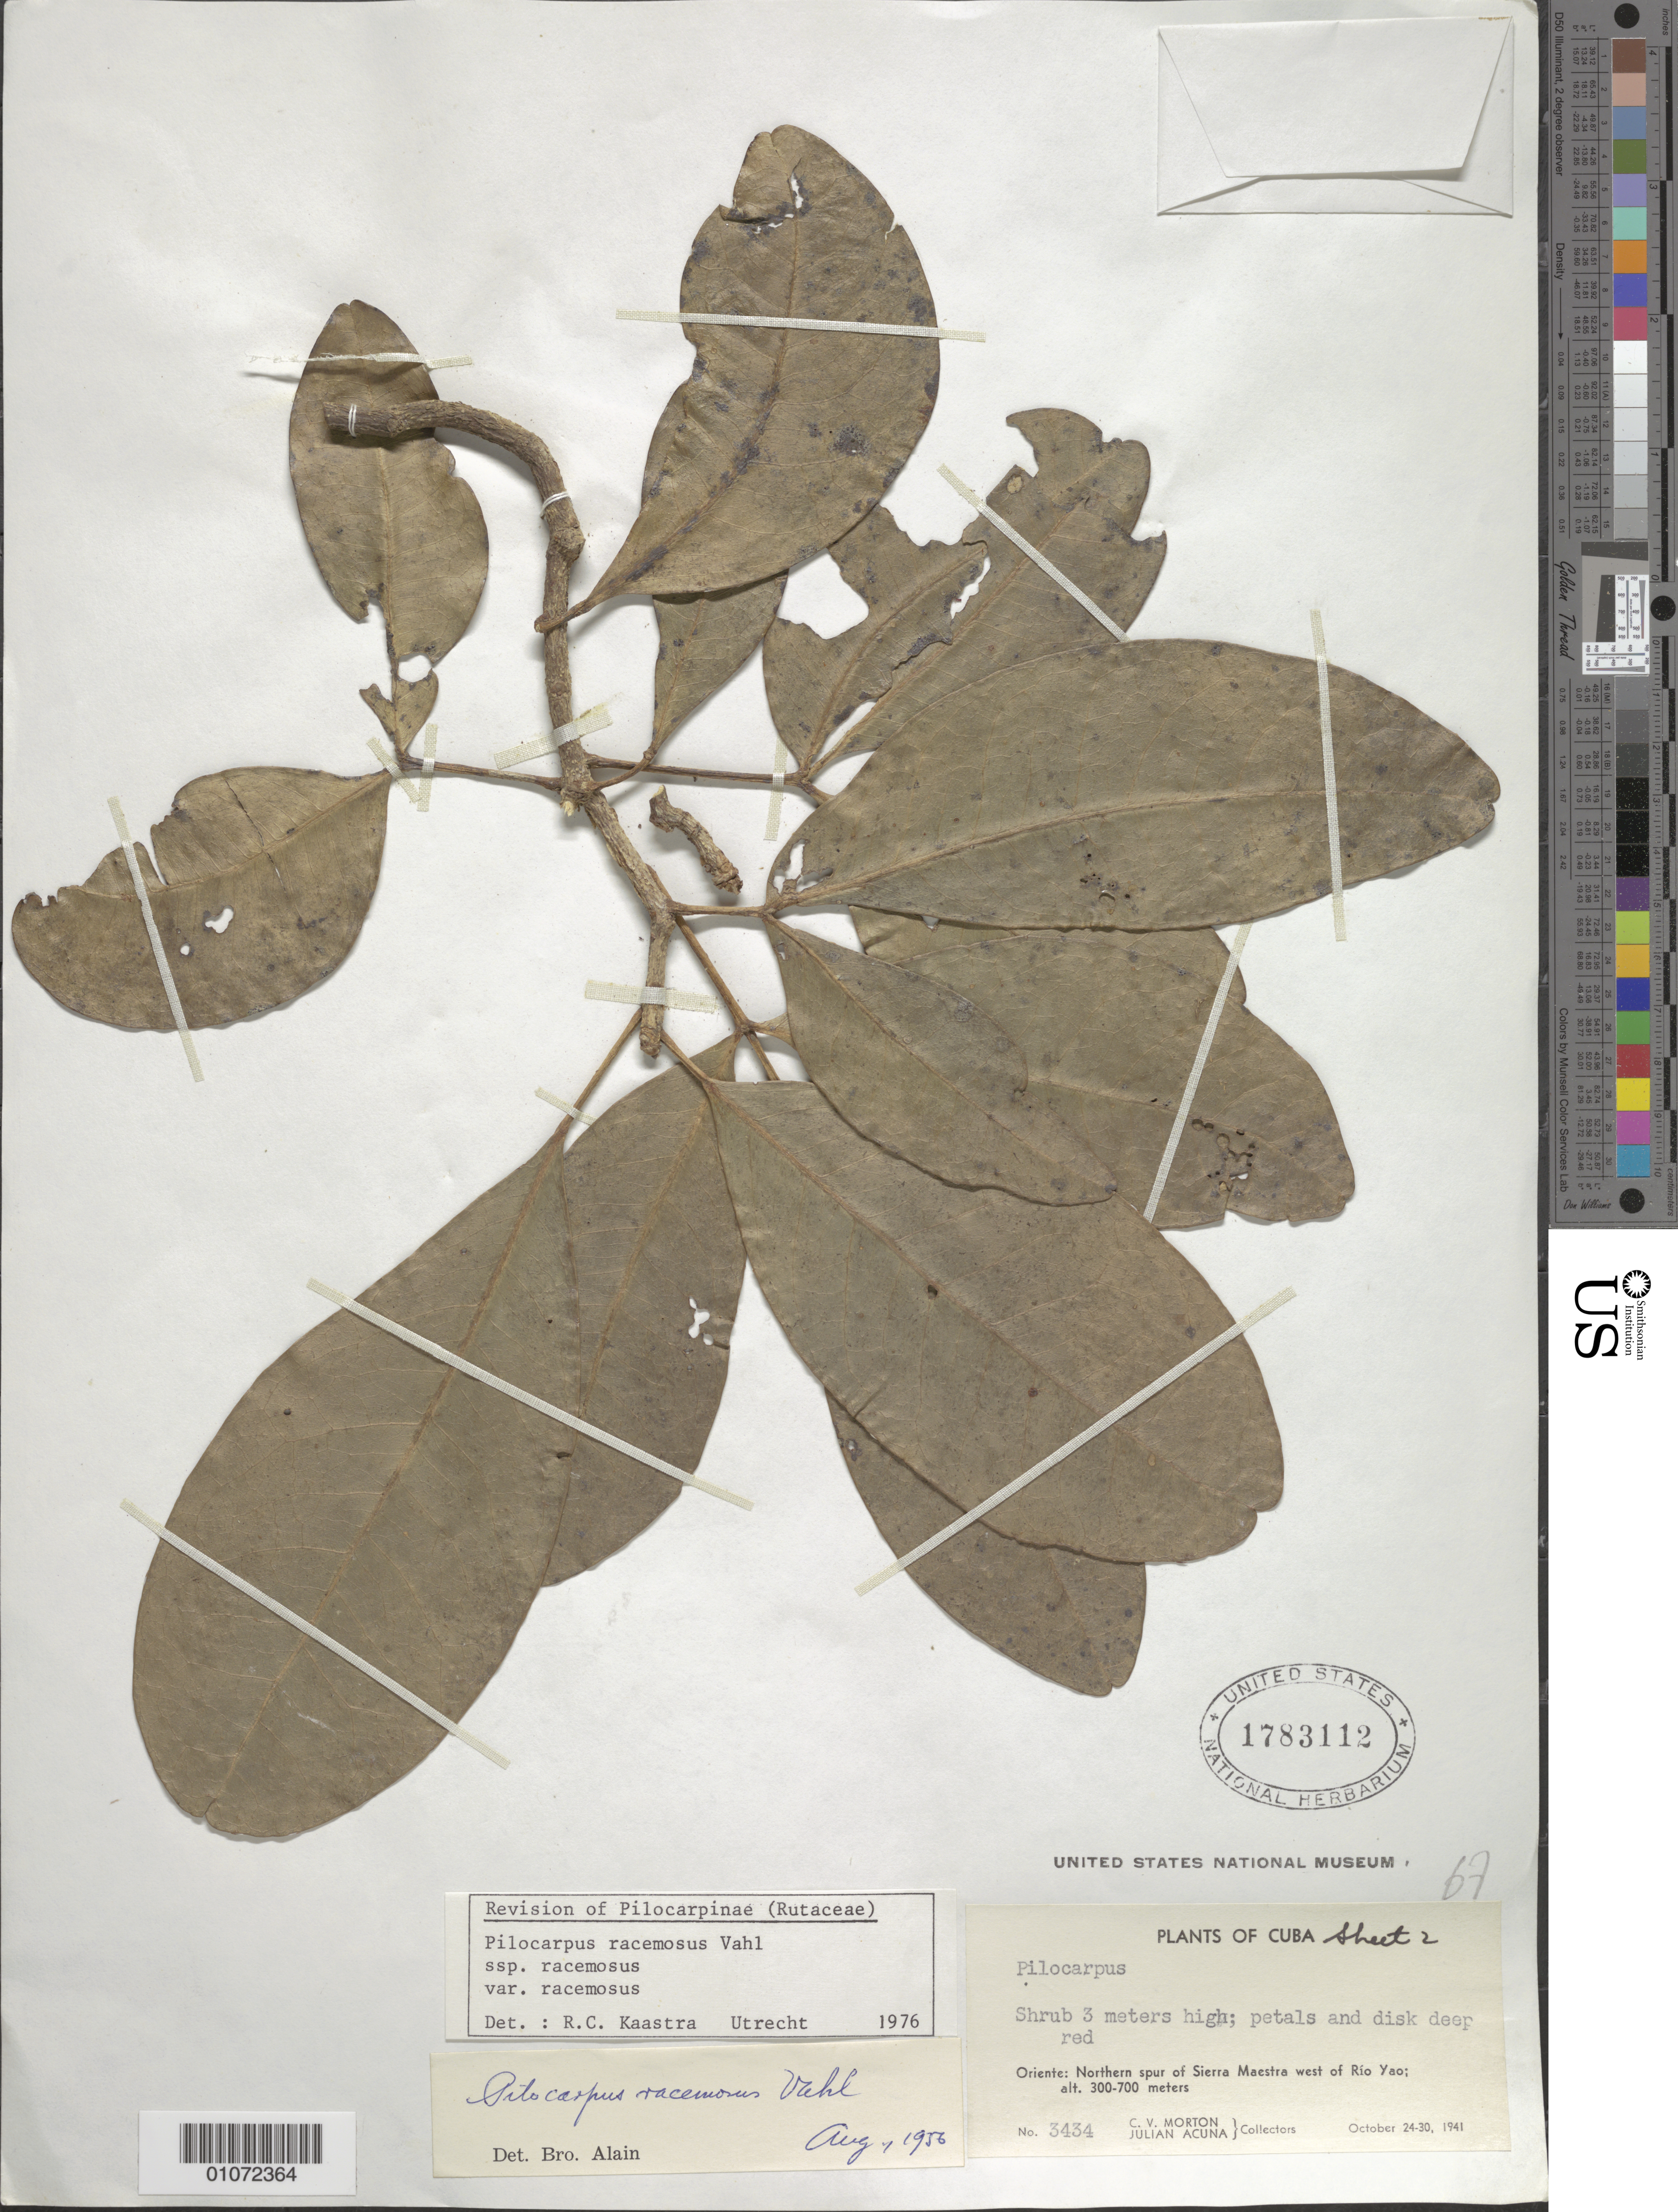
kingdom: Plantae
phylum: Tracheophyta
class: Magnoliopsida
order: Sapindales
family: Rutaceae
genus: Pilocarpus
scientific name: Pilocarpus racemosus subsp. racemosus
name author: Vahl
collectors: C. V. Morton & J. Acuña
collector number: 3434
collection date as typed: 24 Oct 1941 to 30 Oct 1941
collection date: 1941-10-24/1941-10-30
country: Cuba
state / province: Oriente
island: Cuba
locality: Northern spur of Sierra Maestra W of Rio Yao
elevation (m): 300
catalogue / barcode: US 1783112